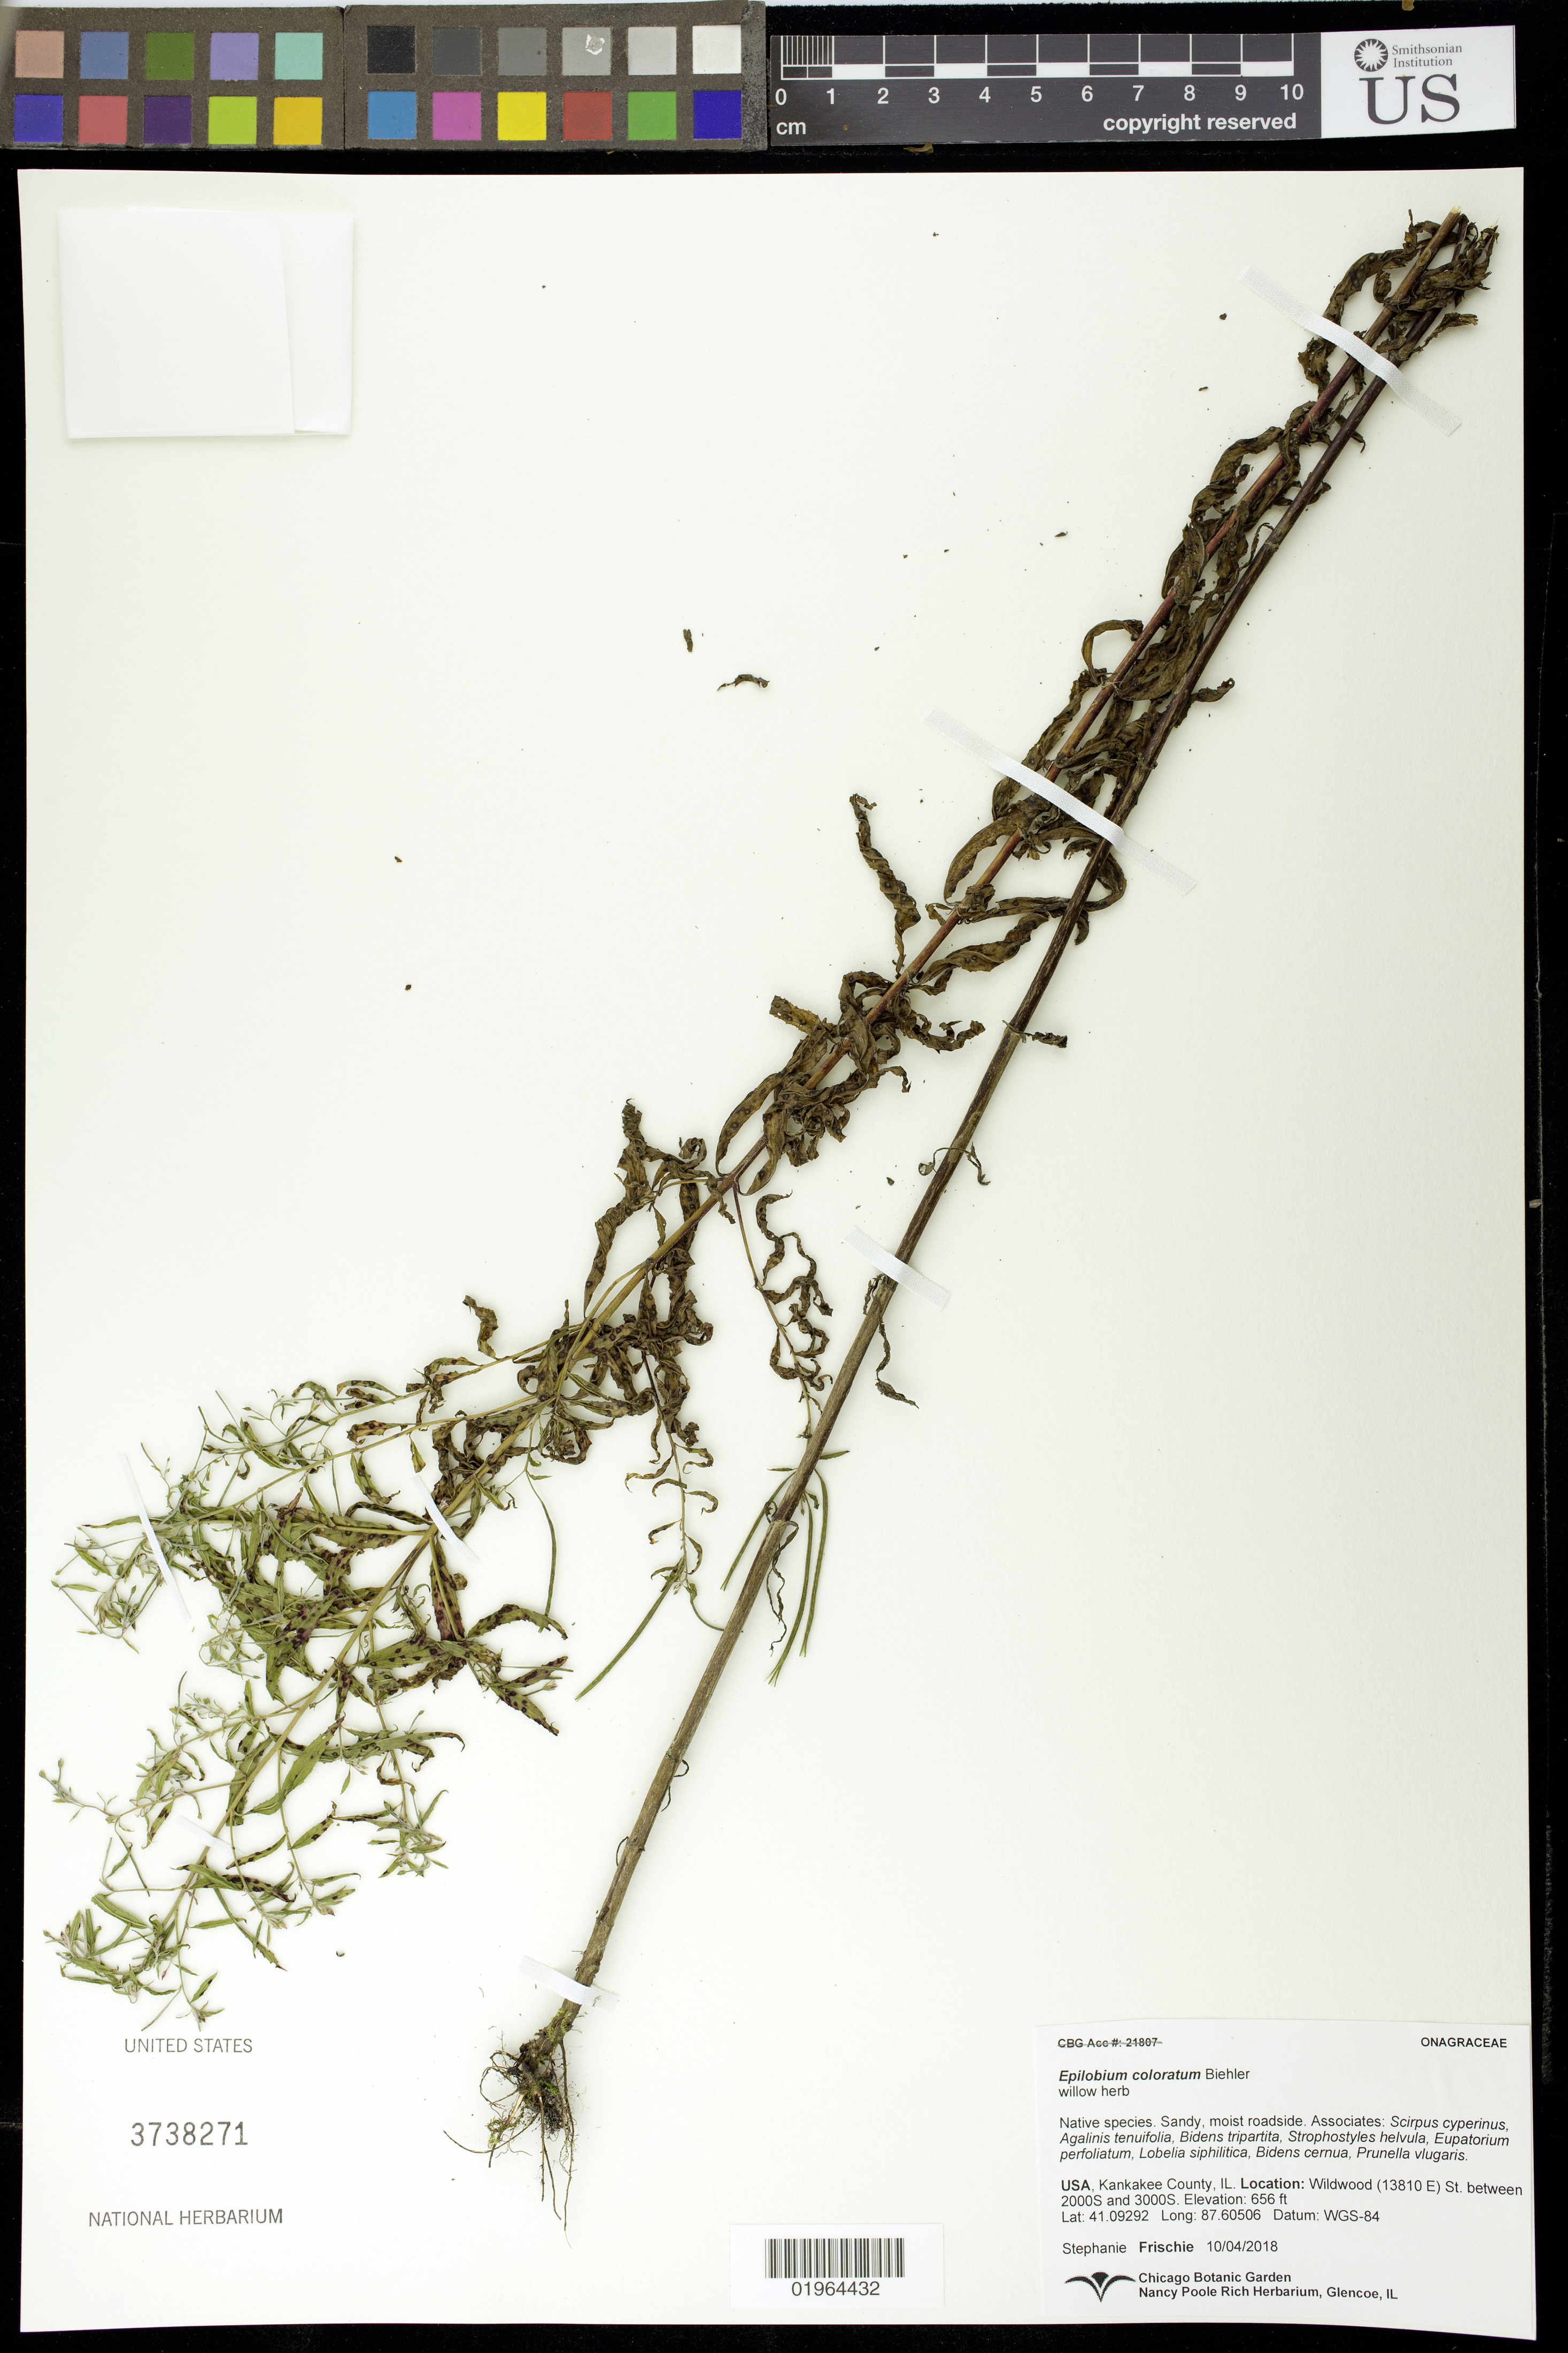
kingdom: Plantae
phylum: Tracheophyta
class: Magnoliopsida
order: Myrtales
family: Onagraceae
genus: Epilobium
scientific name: Epilobium coloratum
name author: Biehler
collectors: S. Frischie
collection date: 2018-10-04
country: United States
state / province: Illinois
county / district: Kankakee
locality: Wildwood (13810E) St. between 2000S and 3000S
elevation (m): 200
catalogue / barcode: US 3738271